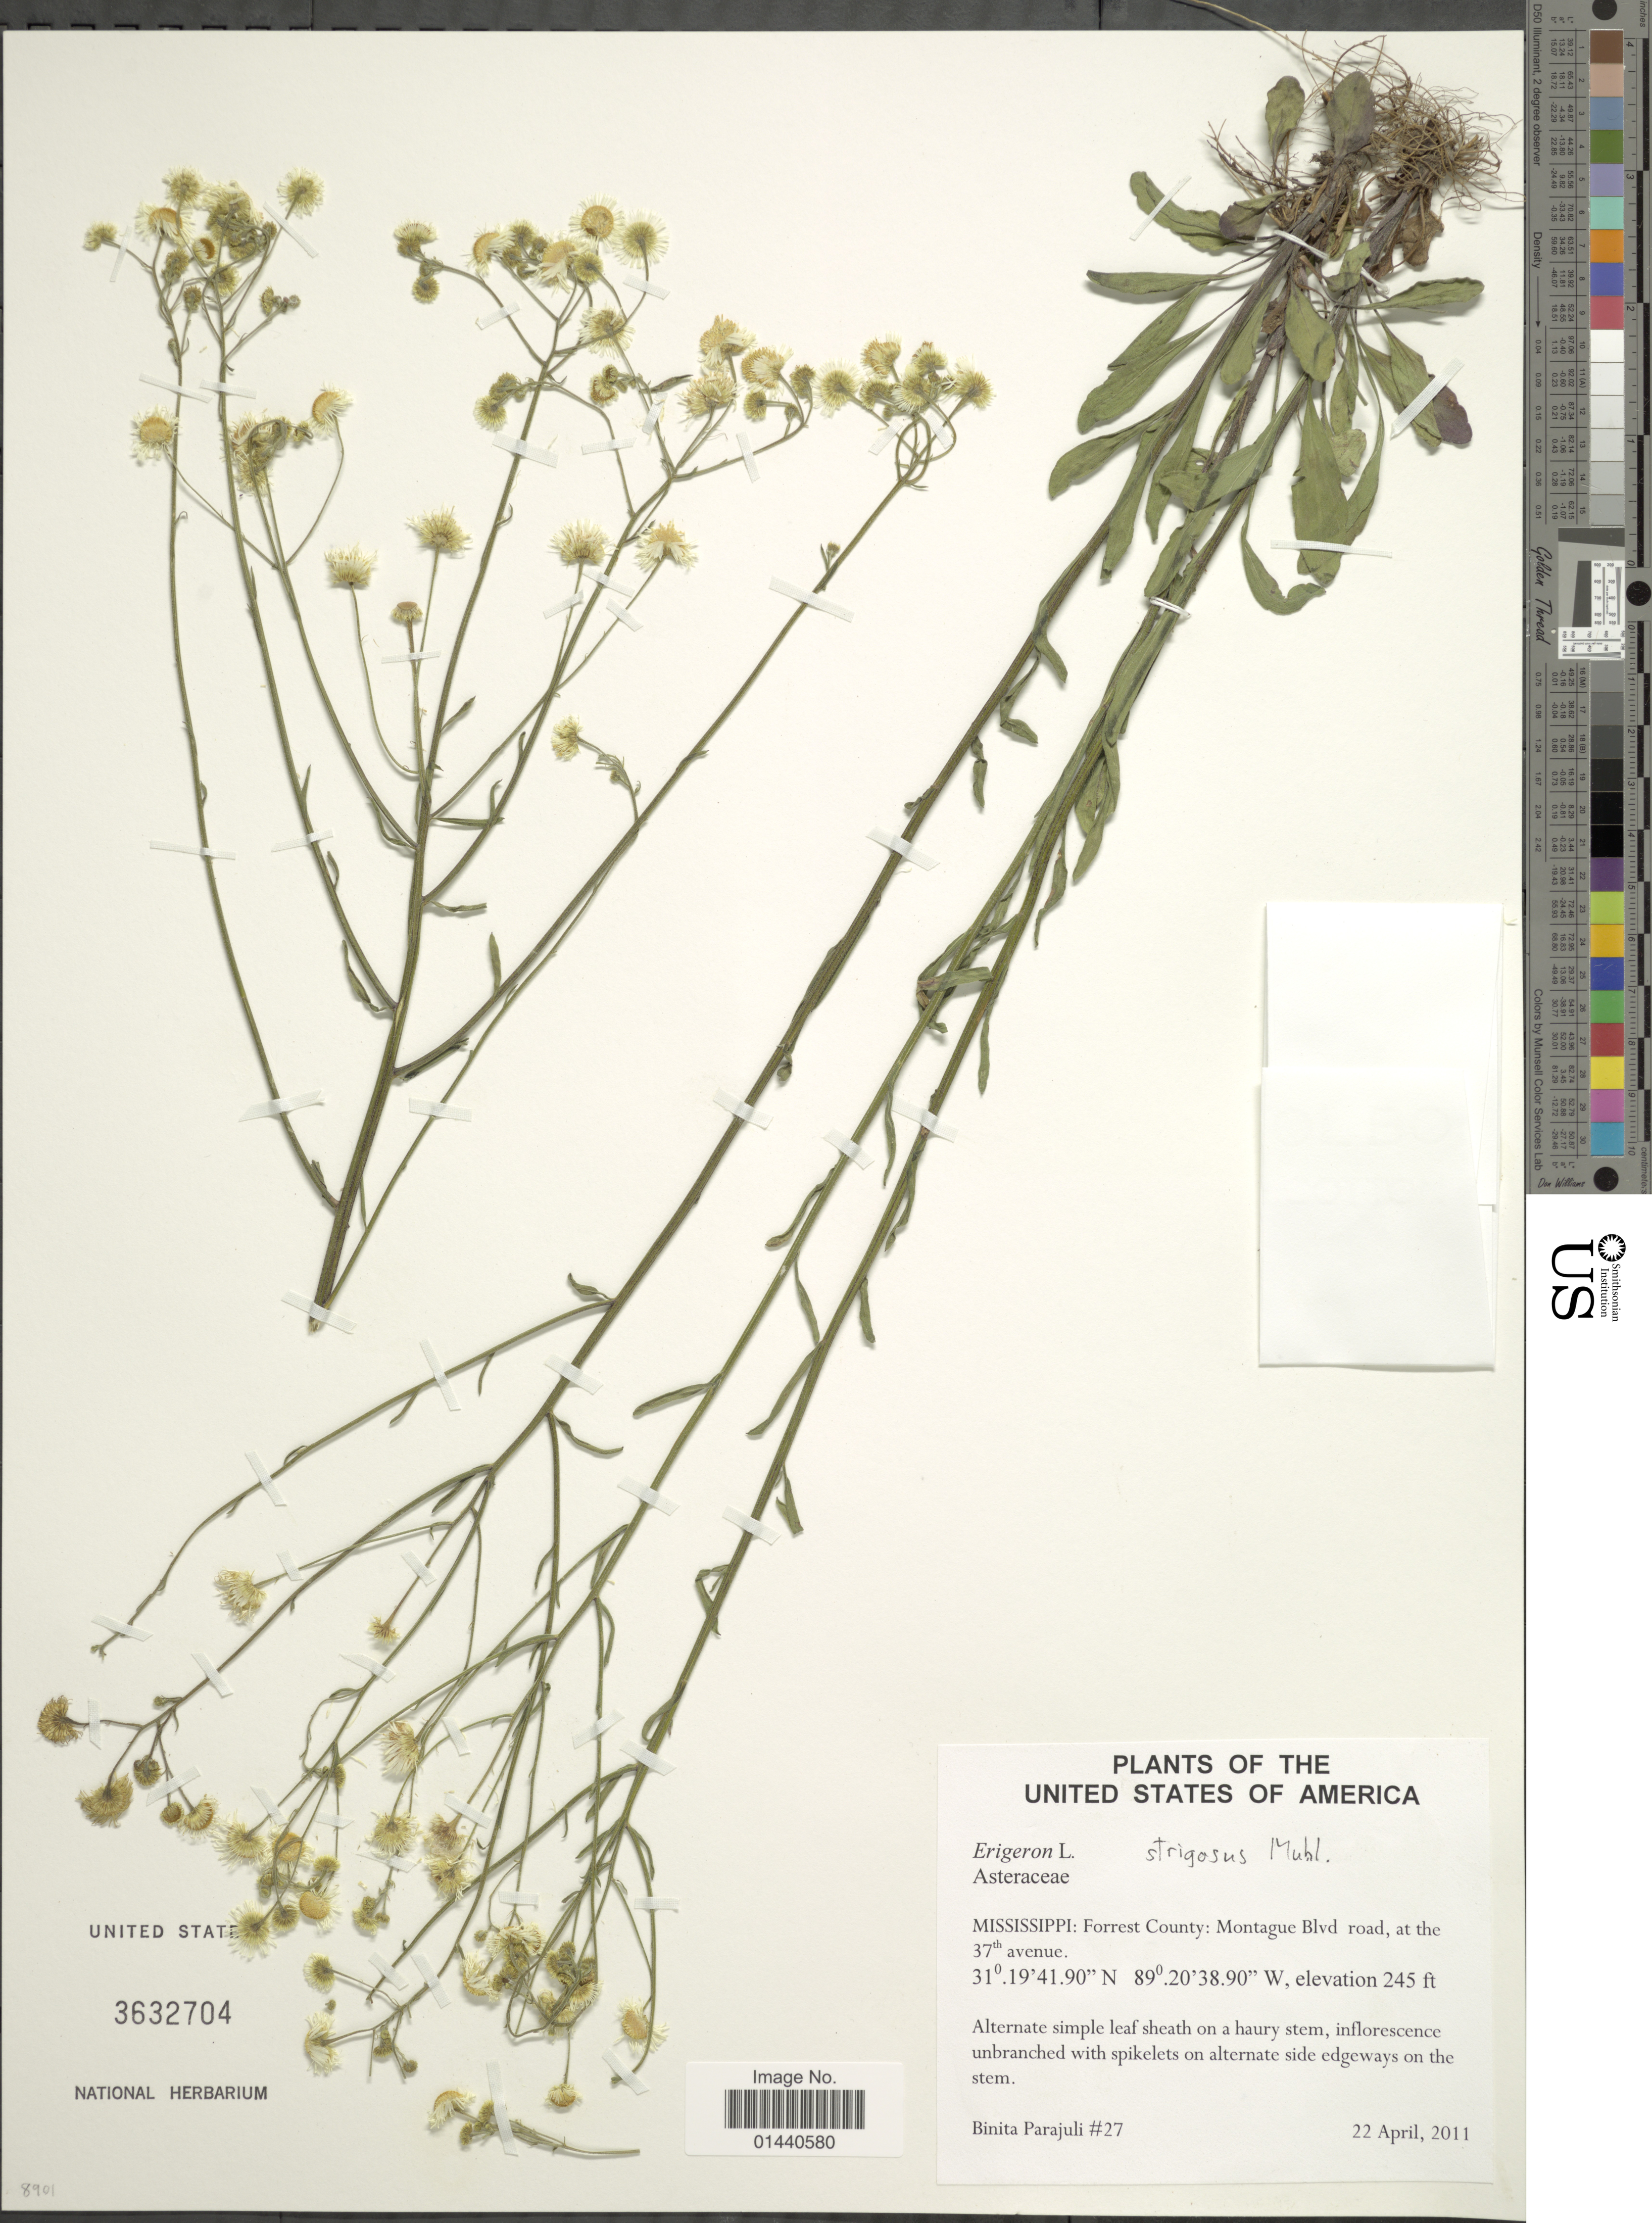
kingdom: Plantae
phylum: Tracheophyta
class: Magnoliopsida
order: Asterales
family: Asteraceae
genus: Erigeron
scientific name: Erigeron strigosus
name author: Muhl. ex Willd.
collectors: B. Parajuli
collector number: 27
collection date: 2011-04-22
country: United States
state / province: Mississippi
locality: Forrest County: Montage Blvd road, at the 37th avenue.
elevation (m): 75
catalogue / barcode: US 3632704